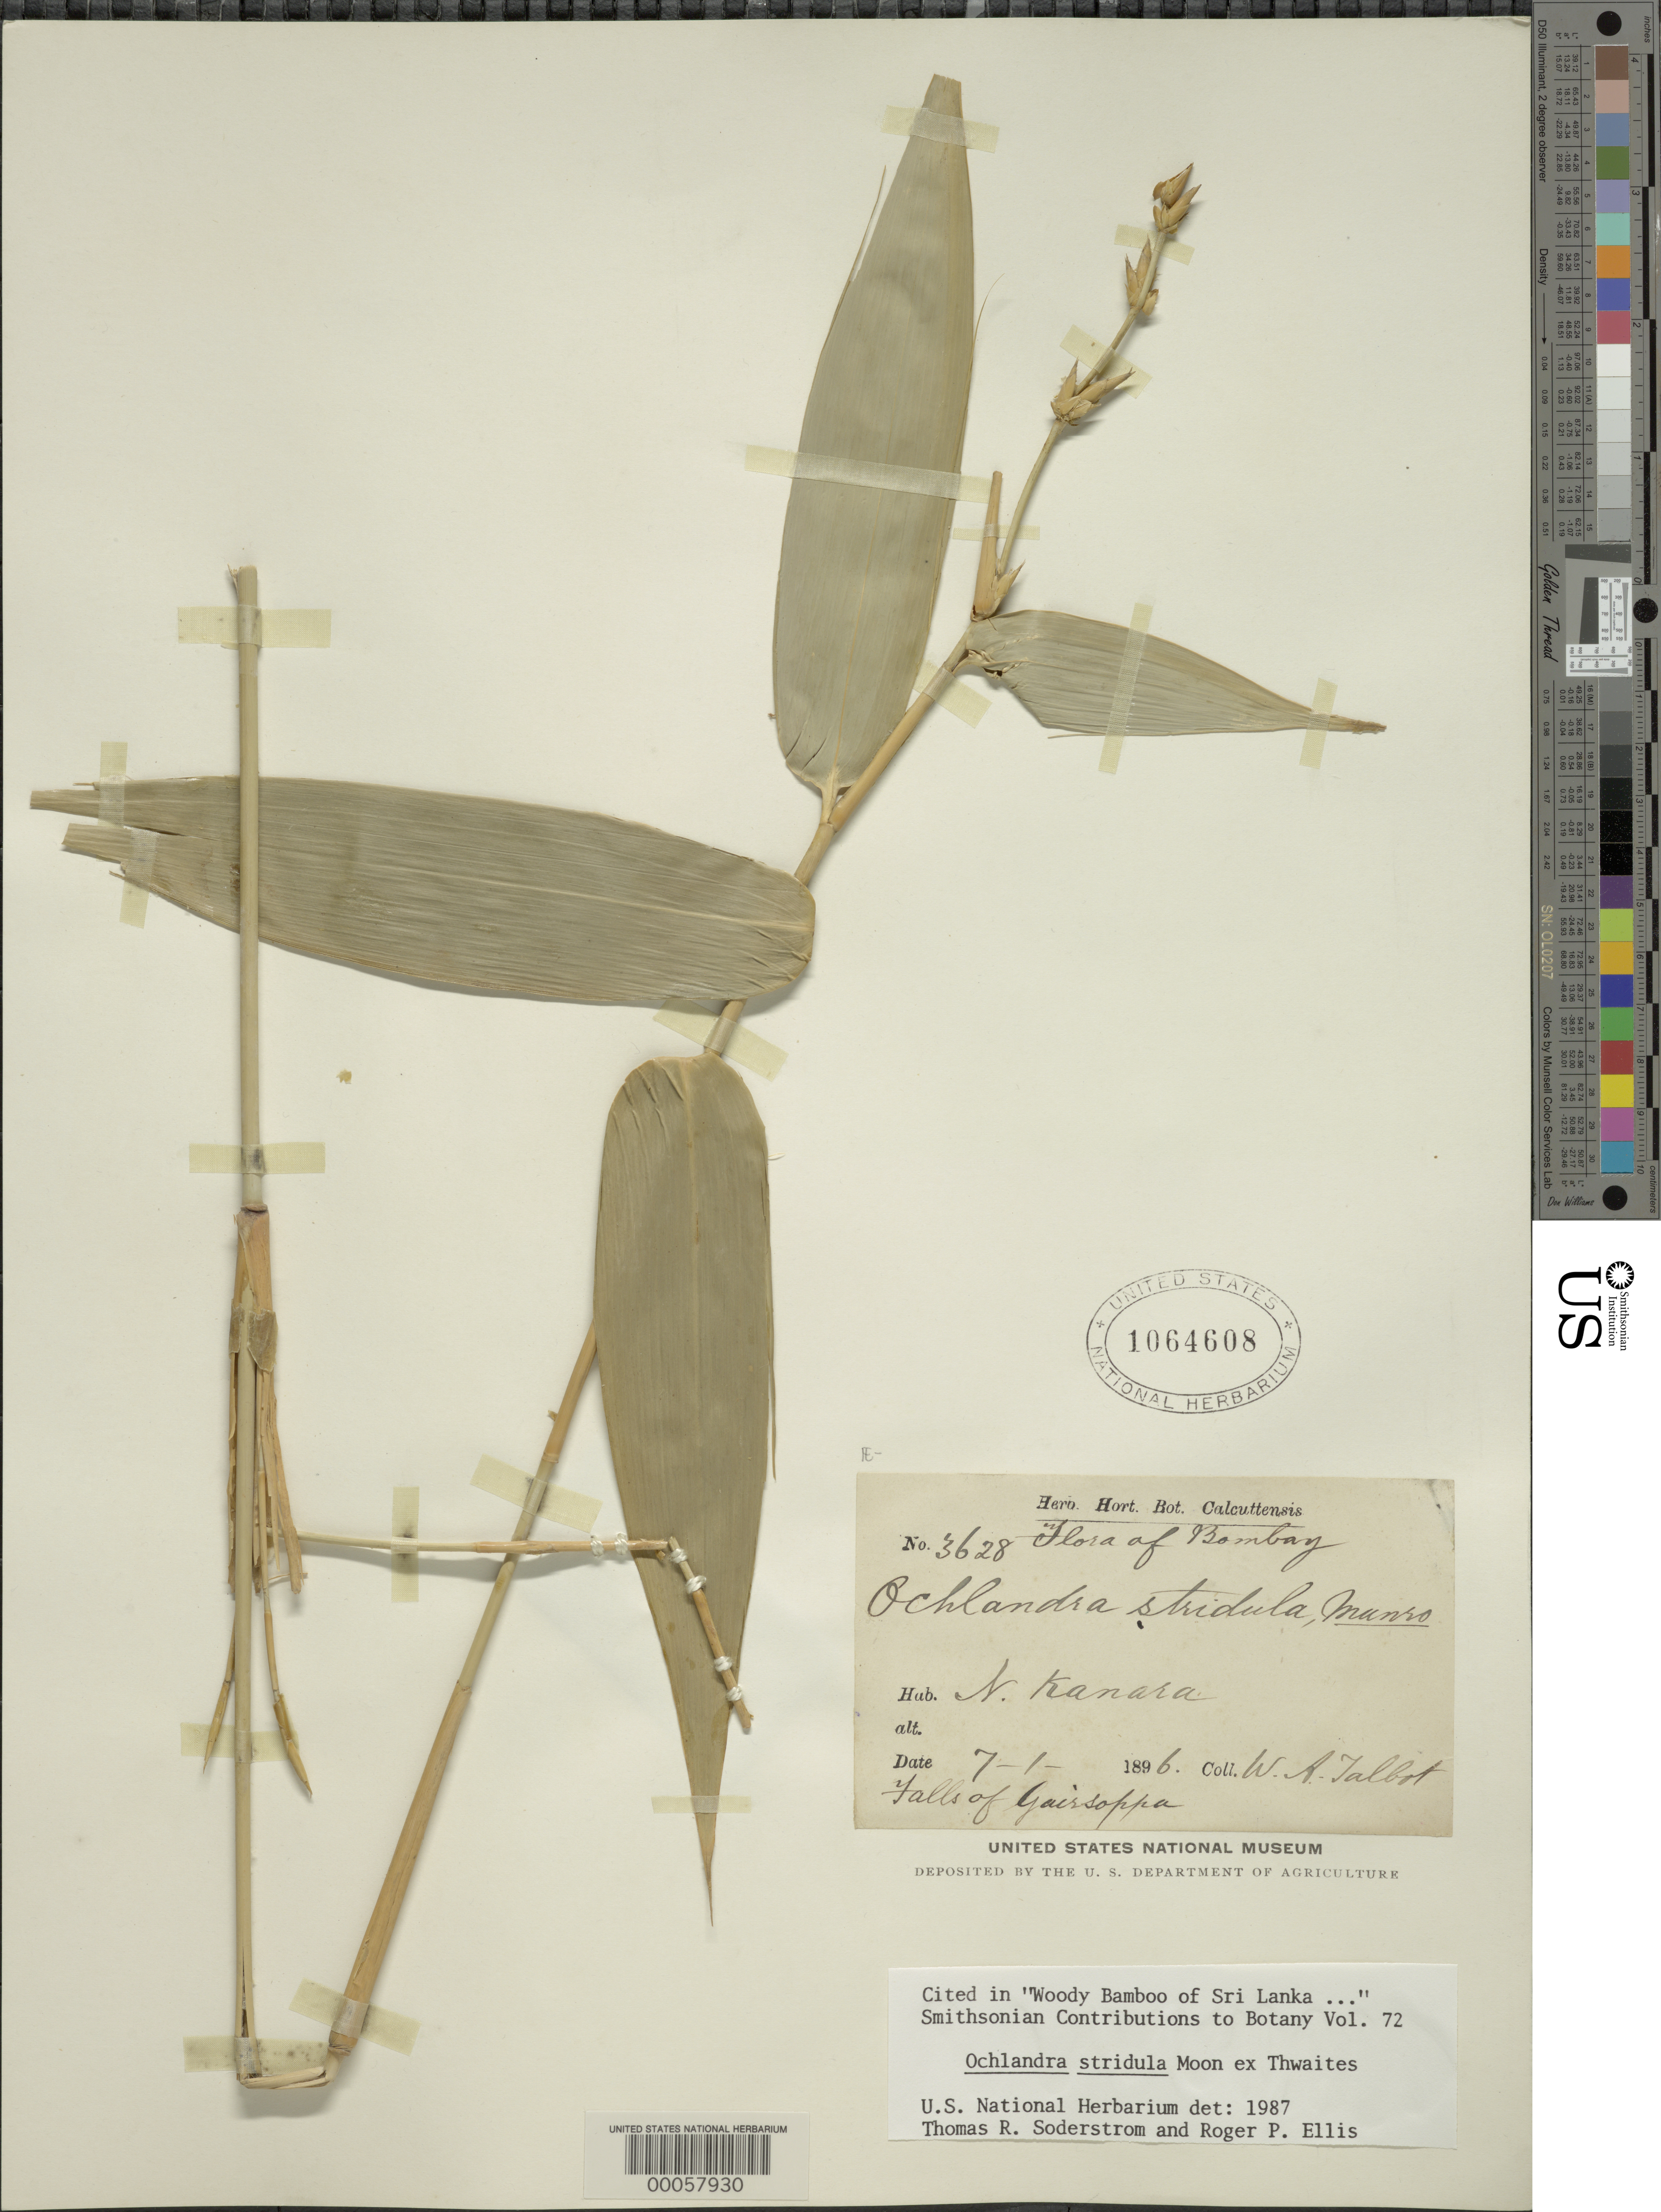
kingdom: Plantae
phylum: Tracheophyta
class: Liliopsida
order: Poales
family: Poaceae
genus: Ochlandra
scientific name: Ochlandra stridula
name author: Moon ex Thwaites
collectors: W. Talbot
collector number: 3628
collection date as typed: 07 Jan 1896 or 01 Jul 1896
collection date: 1896-01-07 or 1896-07-01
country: India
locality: Bombay, n kanara, falls of gairsoppa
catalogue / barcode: US 1064608